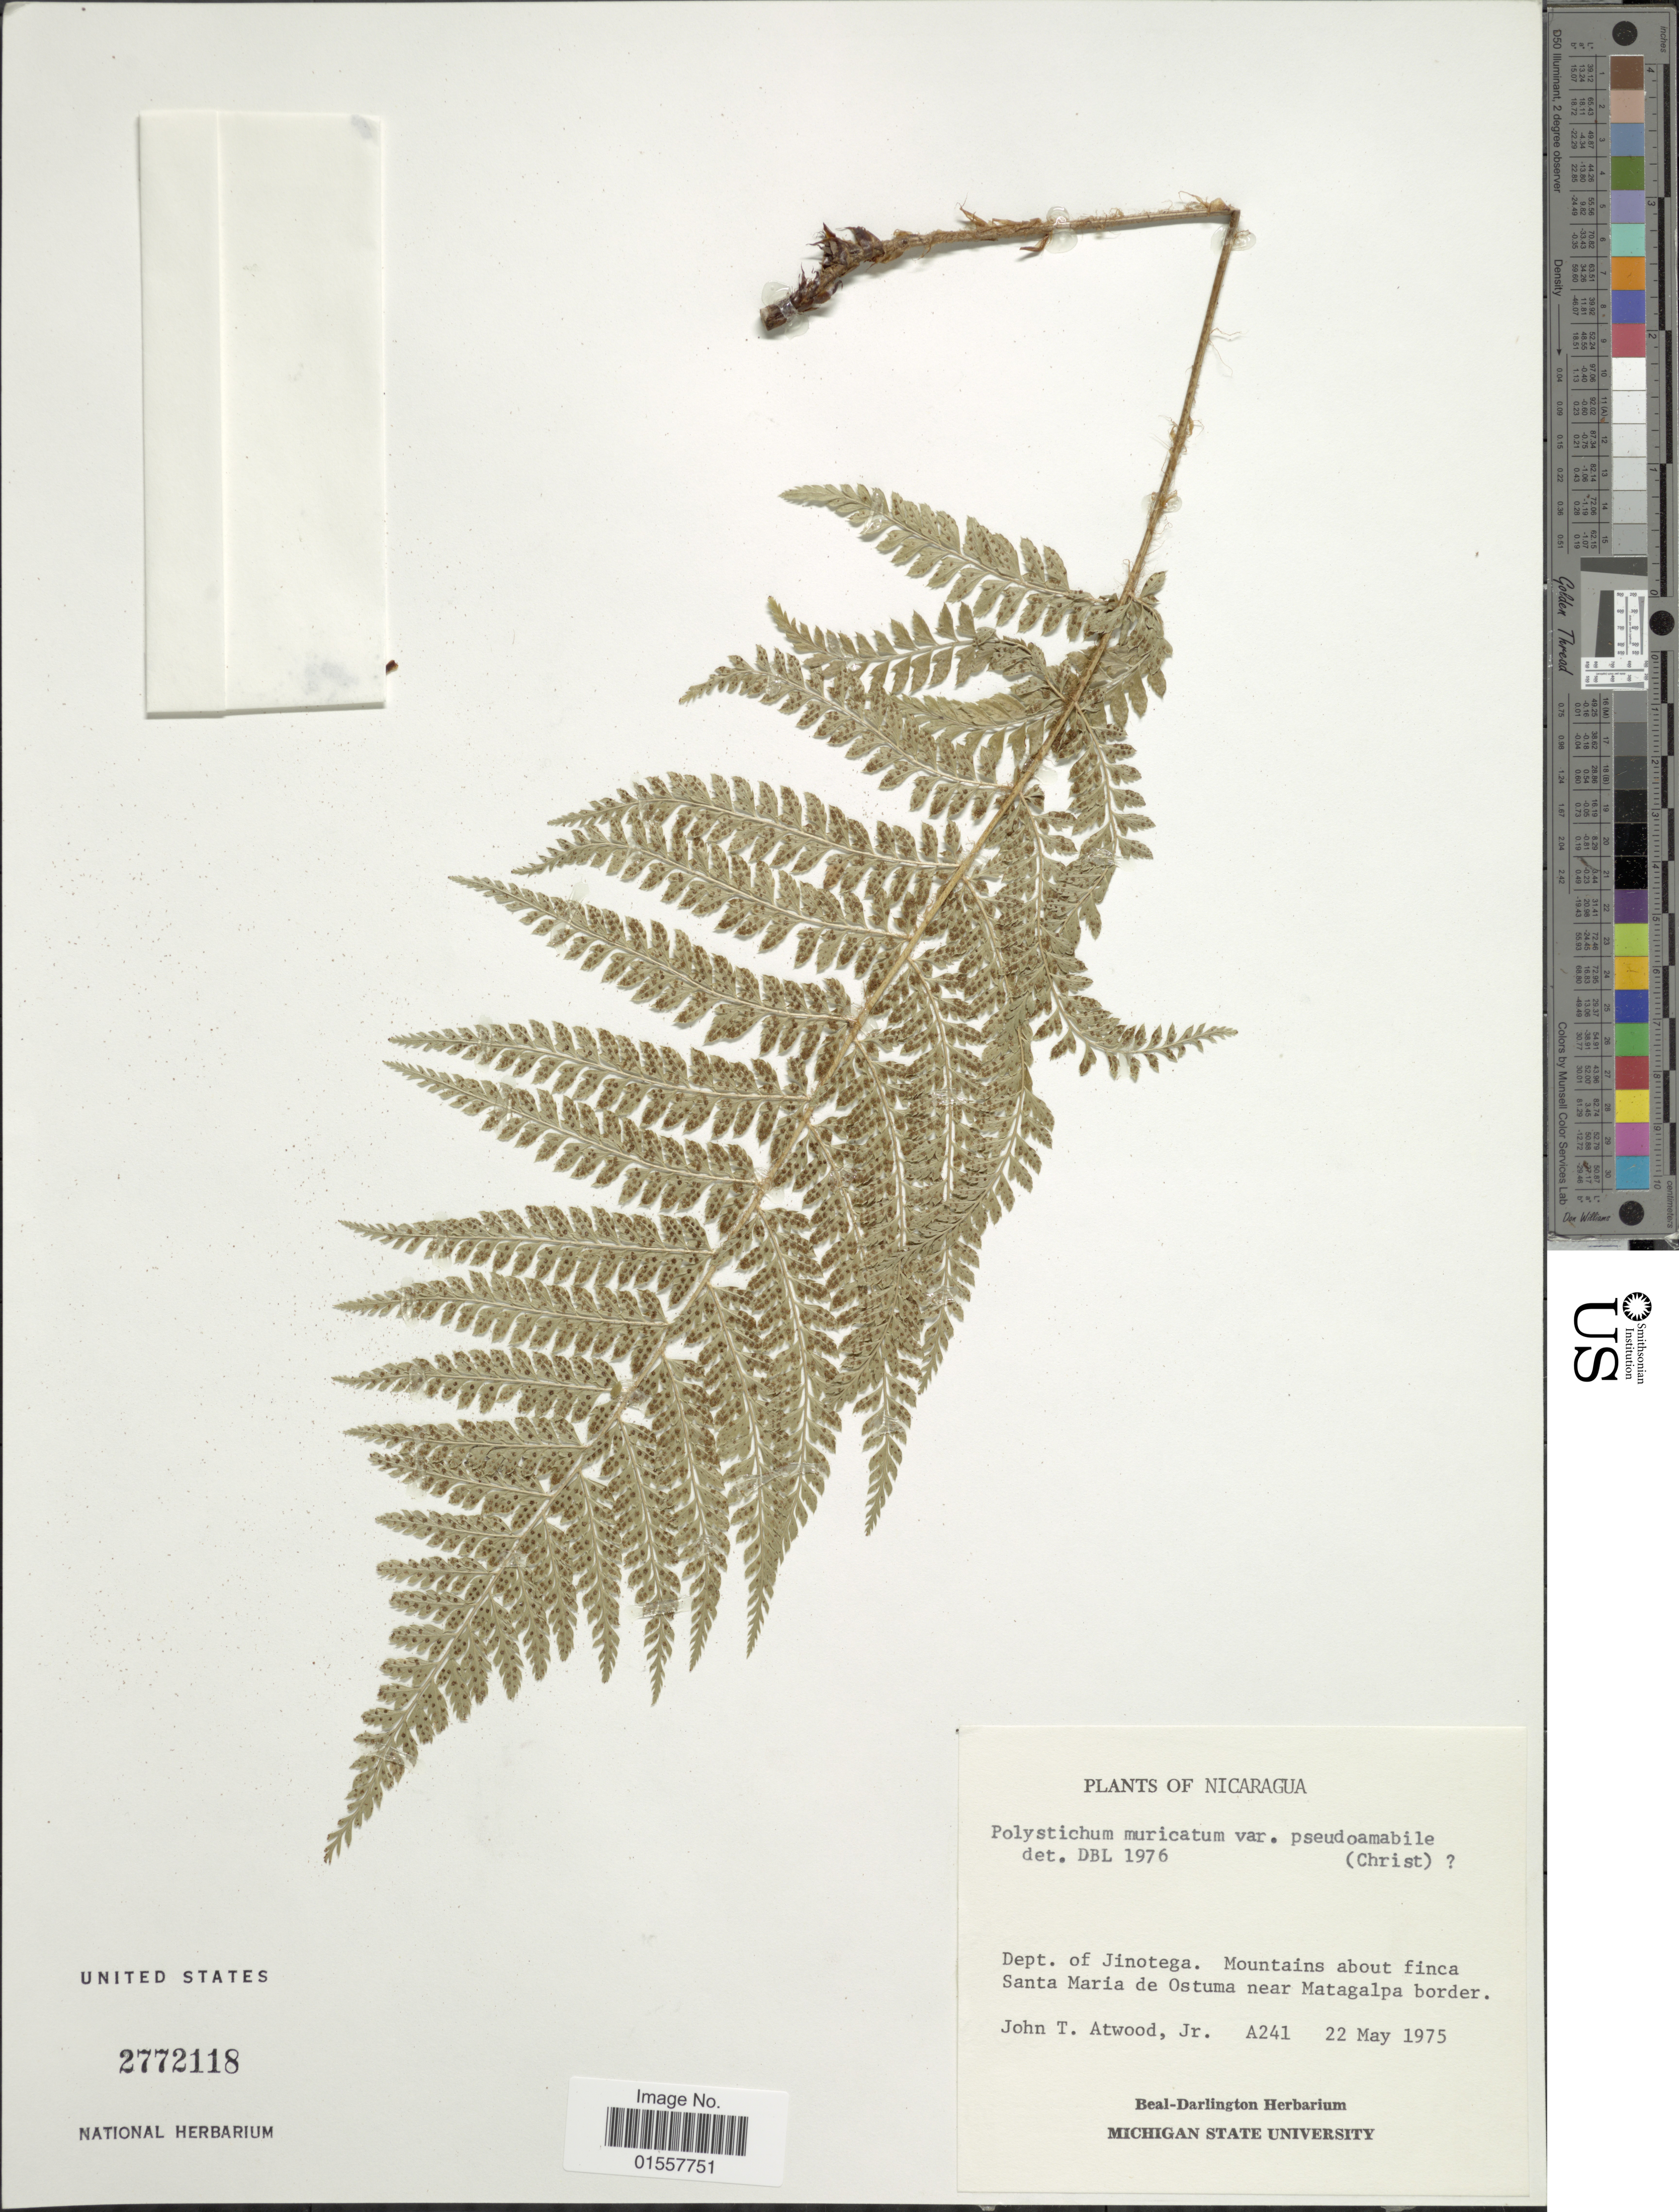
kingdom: Plantae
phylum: Tracheophyta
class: Polypodiopsida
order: Polypodiales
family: Dryopteridaceae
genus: Polystichum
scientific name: Polystichum muricatum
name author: (L.) Fée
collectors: J. T. Atwood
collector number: A241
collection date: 1975-05-22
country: Nicaragua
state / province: Jinotega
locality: Dept. of Jinotega, mountains about finca Santa Maria de Ostuma near Matagalpa border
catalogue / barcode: US 2772118